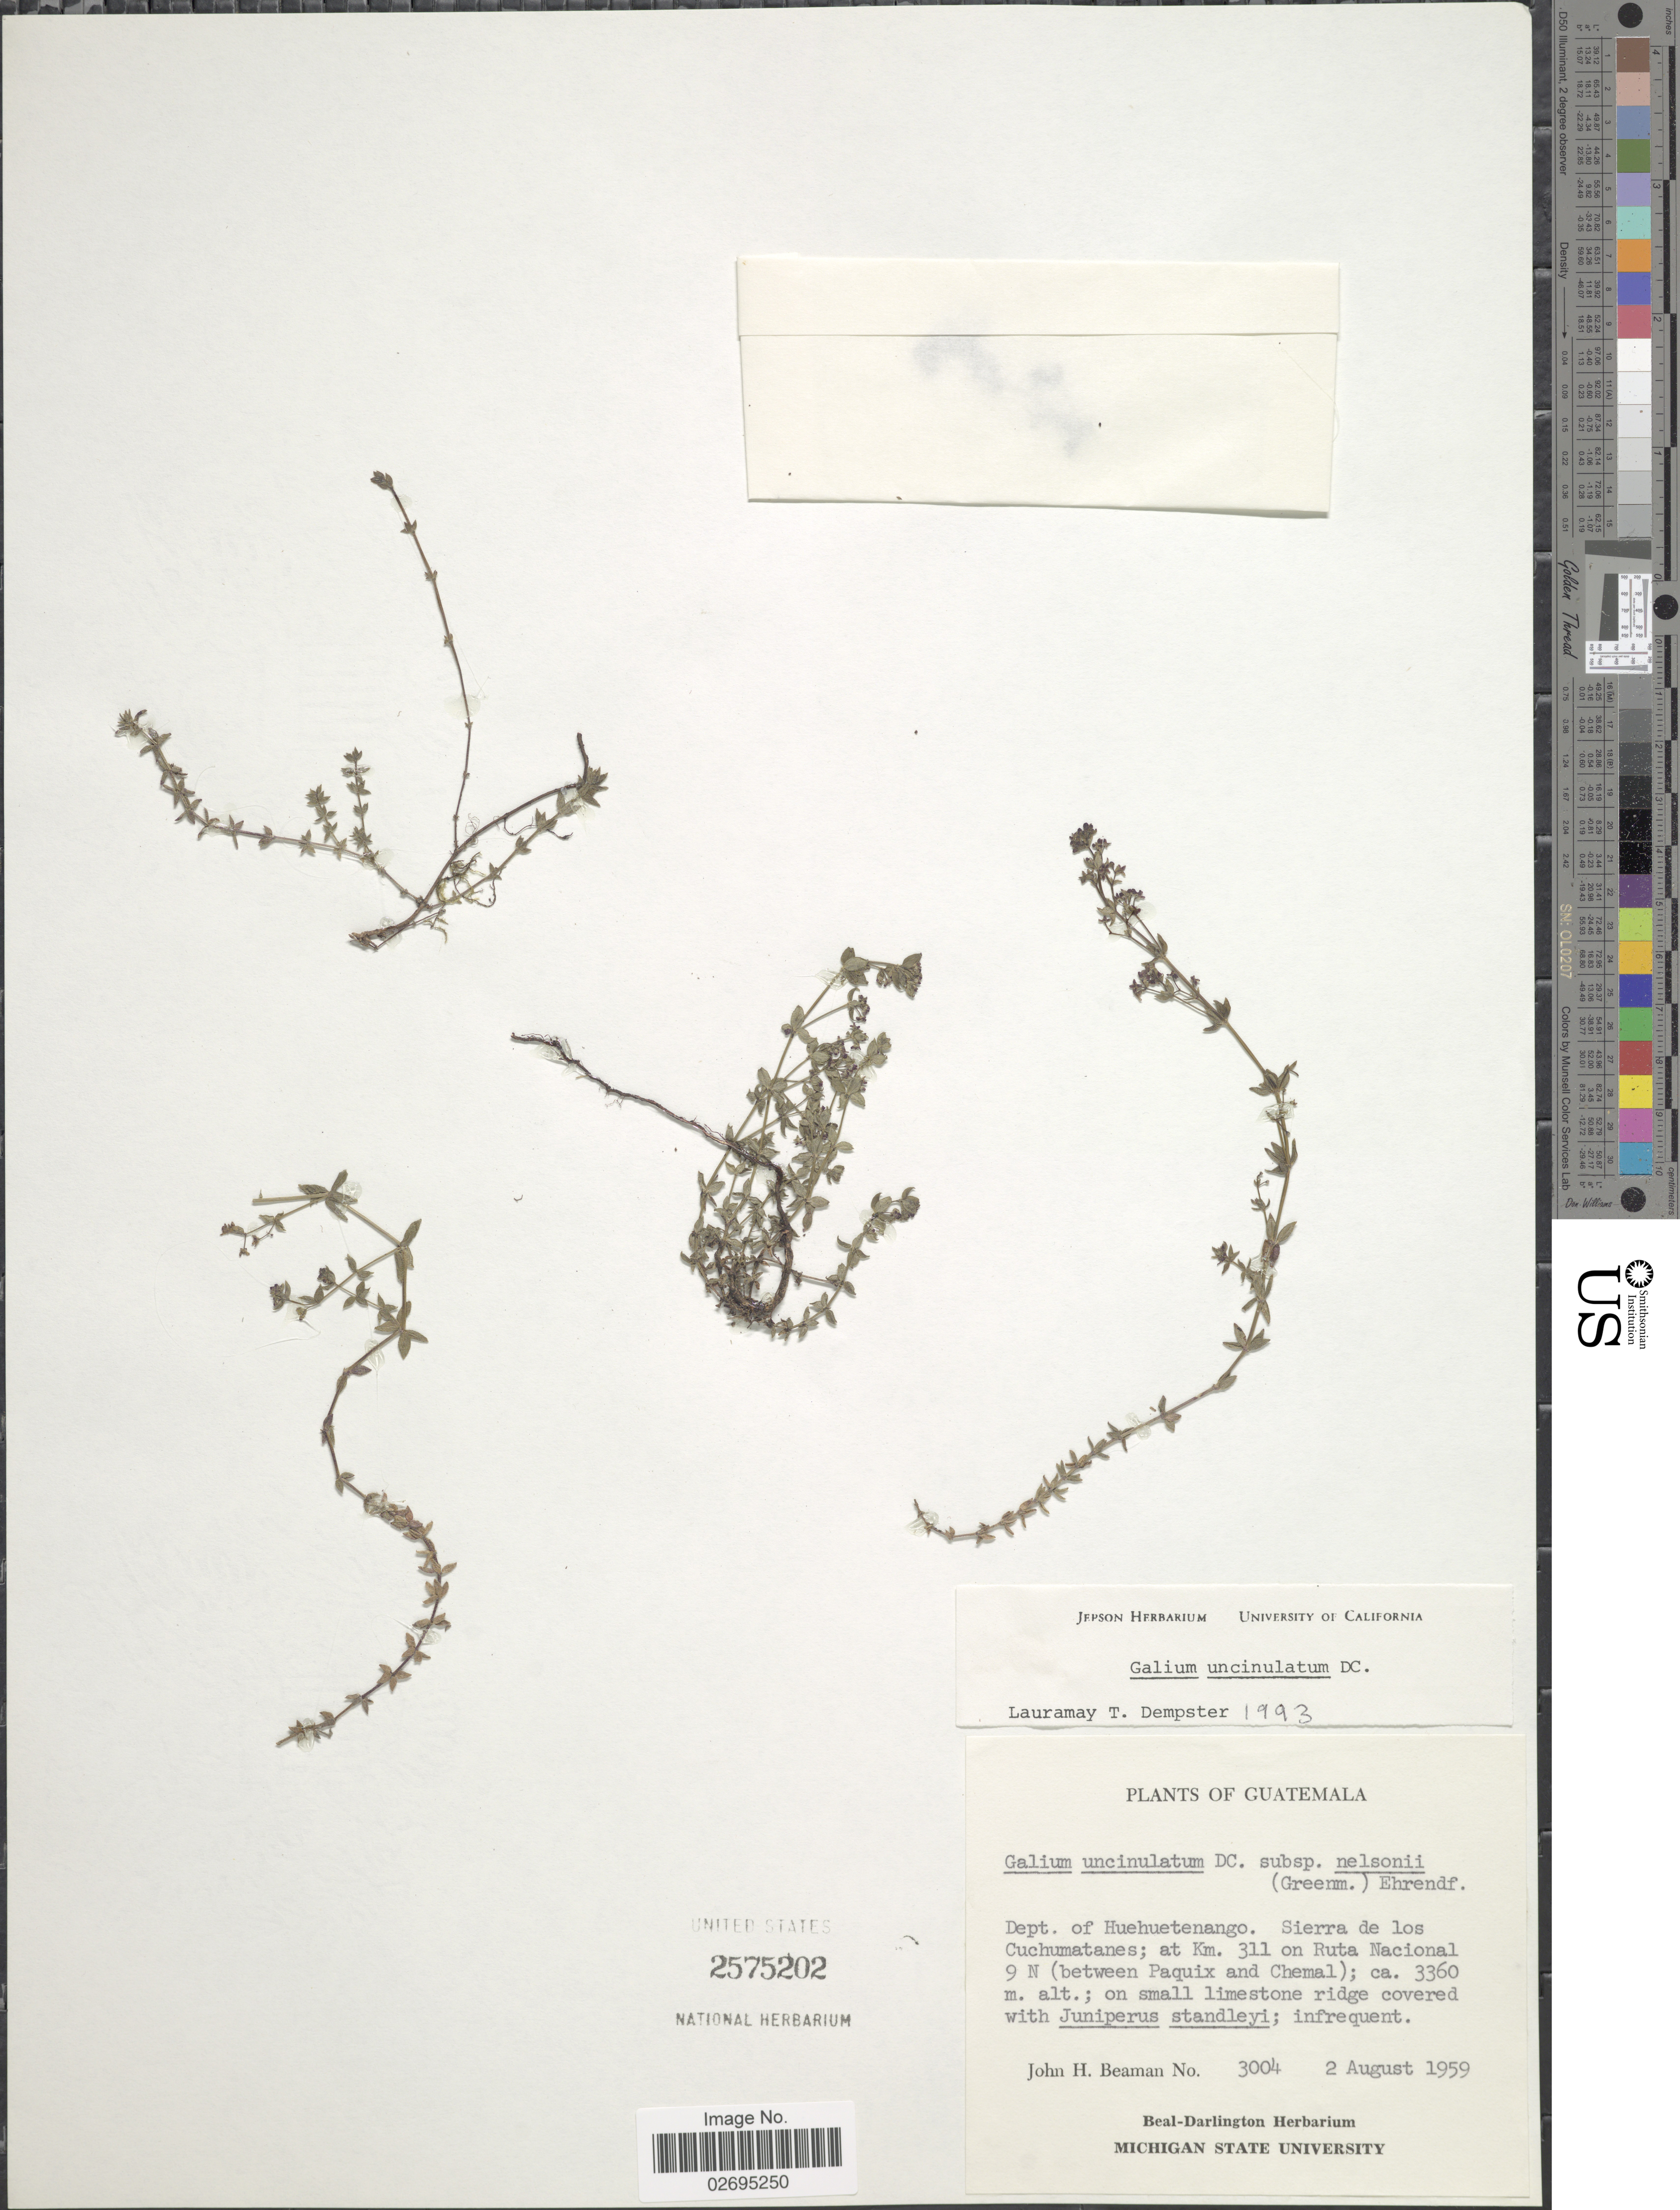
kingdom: Plantae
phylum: Tracheophyta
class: Magnoliopsida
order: Gentianales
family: Rubiaceae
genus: Galium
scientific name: Galium uncinulatum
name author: DC.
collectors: J. H. Beaman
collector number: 3004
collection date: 1959-08-02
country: Guatemala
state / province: Huehuetenango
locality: Sierra de los Cuchumatanes; at km 311 on Ruta Nacional 9 N (between Paquix and Chemal)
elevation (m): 3360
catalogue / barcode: US 2575202